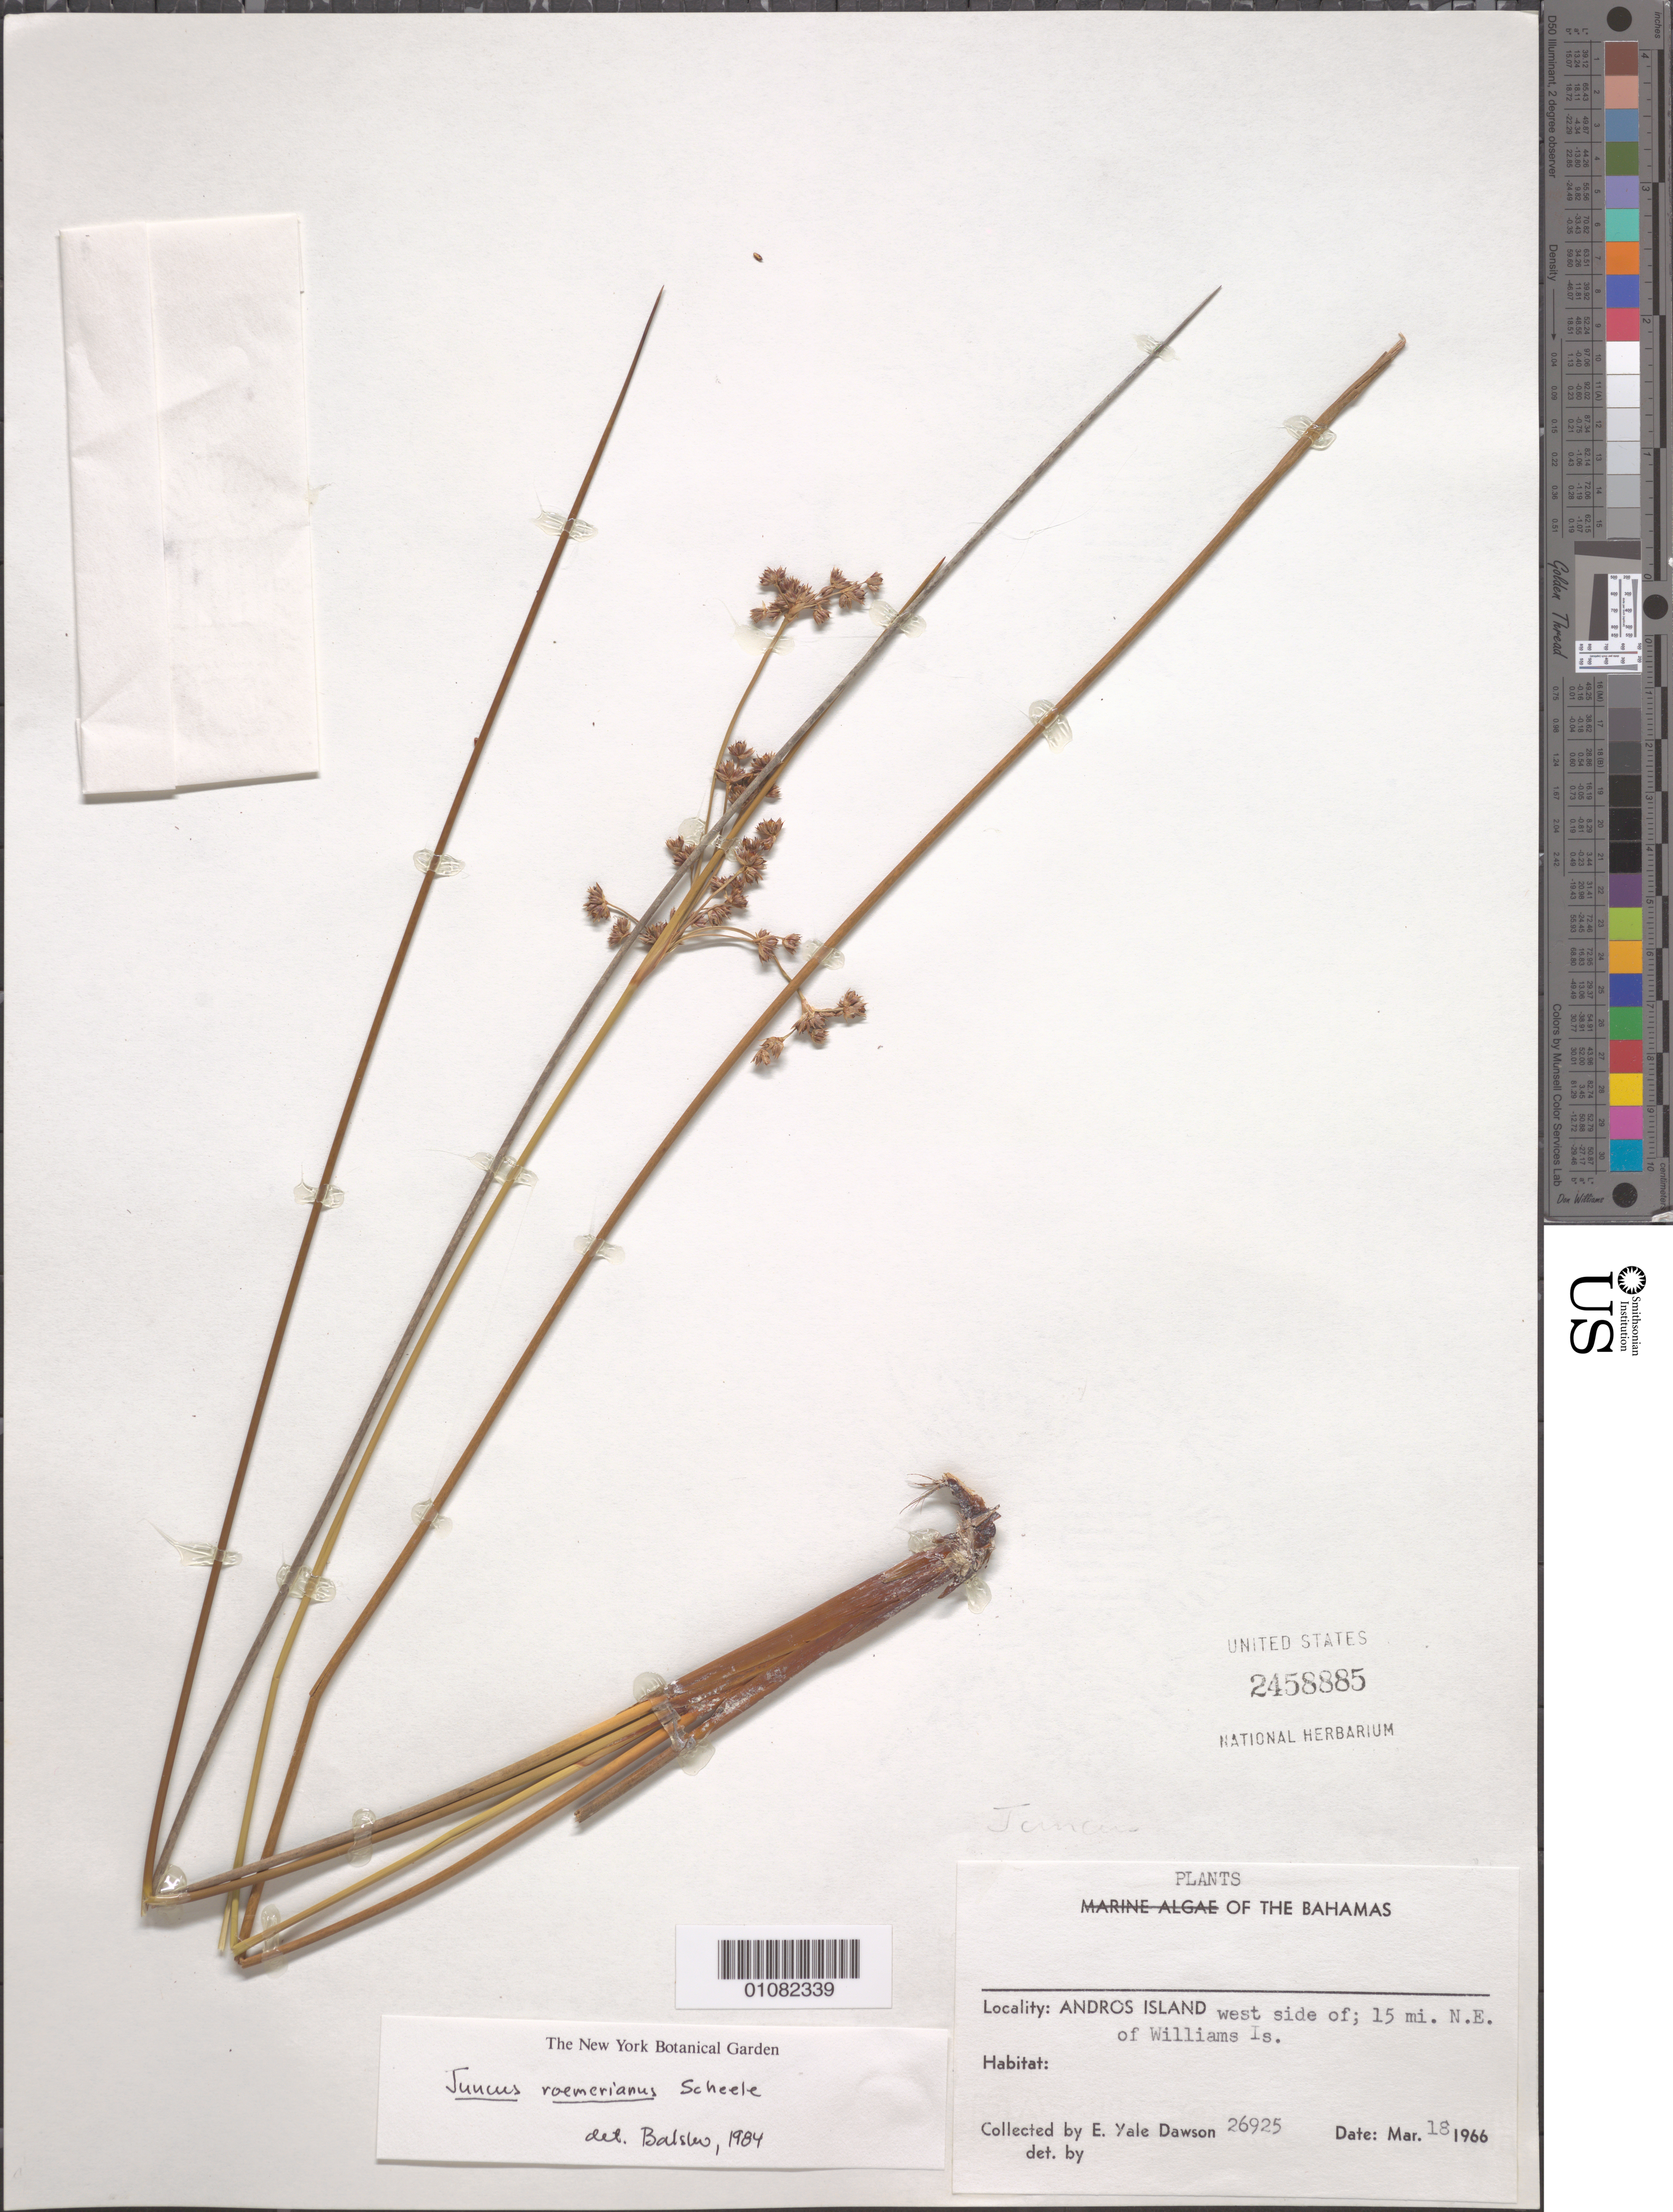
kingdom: Plantae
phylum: Tracheophyta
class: Liliopsida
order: Poales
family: Juncaceae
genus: Juncus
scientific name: Juncus roemerianus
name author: Scheele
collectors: E. Y. Dawson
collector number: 26925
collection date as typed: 18 Mar 1966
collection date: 1966-03-18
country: Bahamas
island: Andros I.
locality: W side of island; 15 mi. NE of Williams Is.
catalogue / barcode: US 2458885